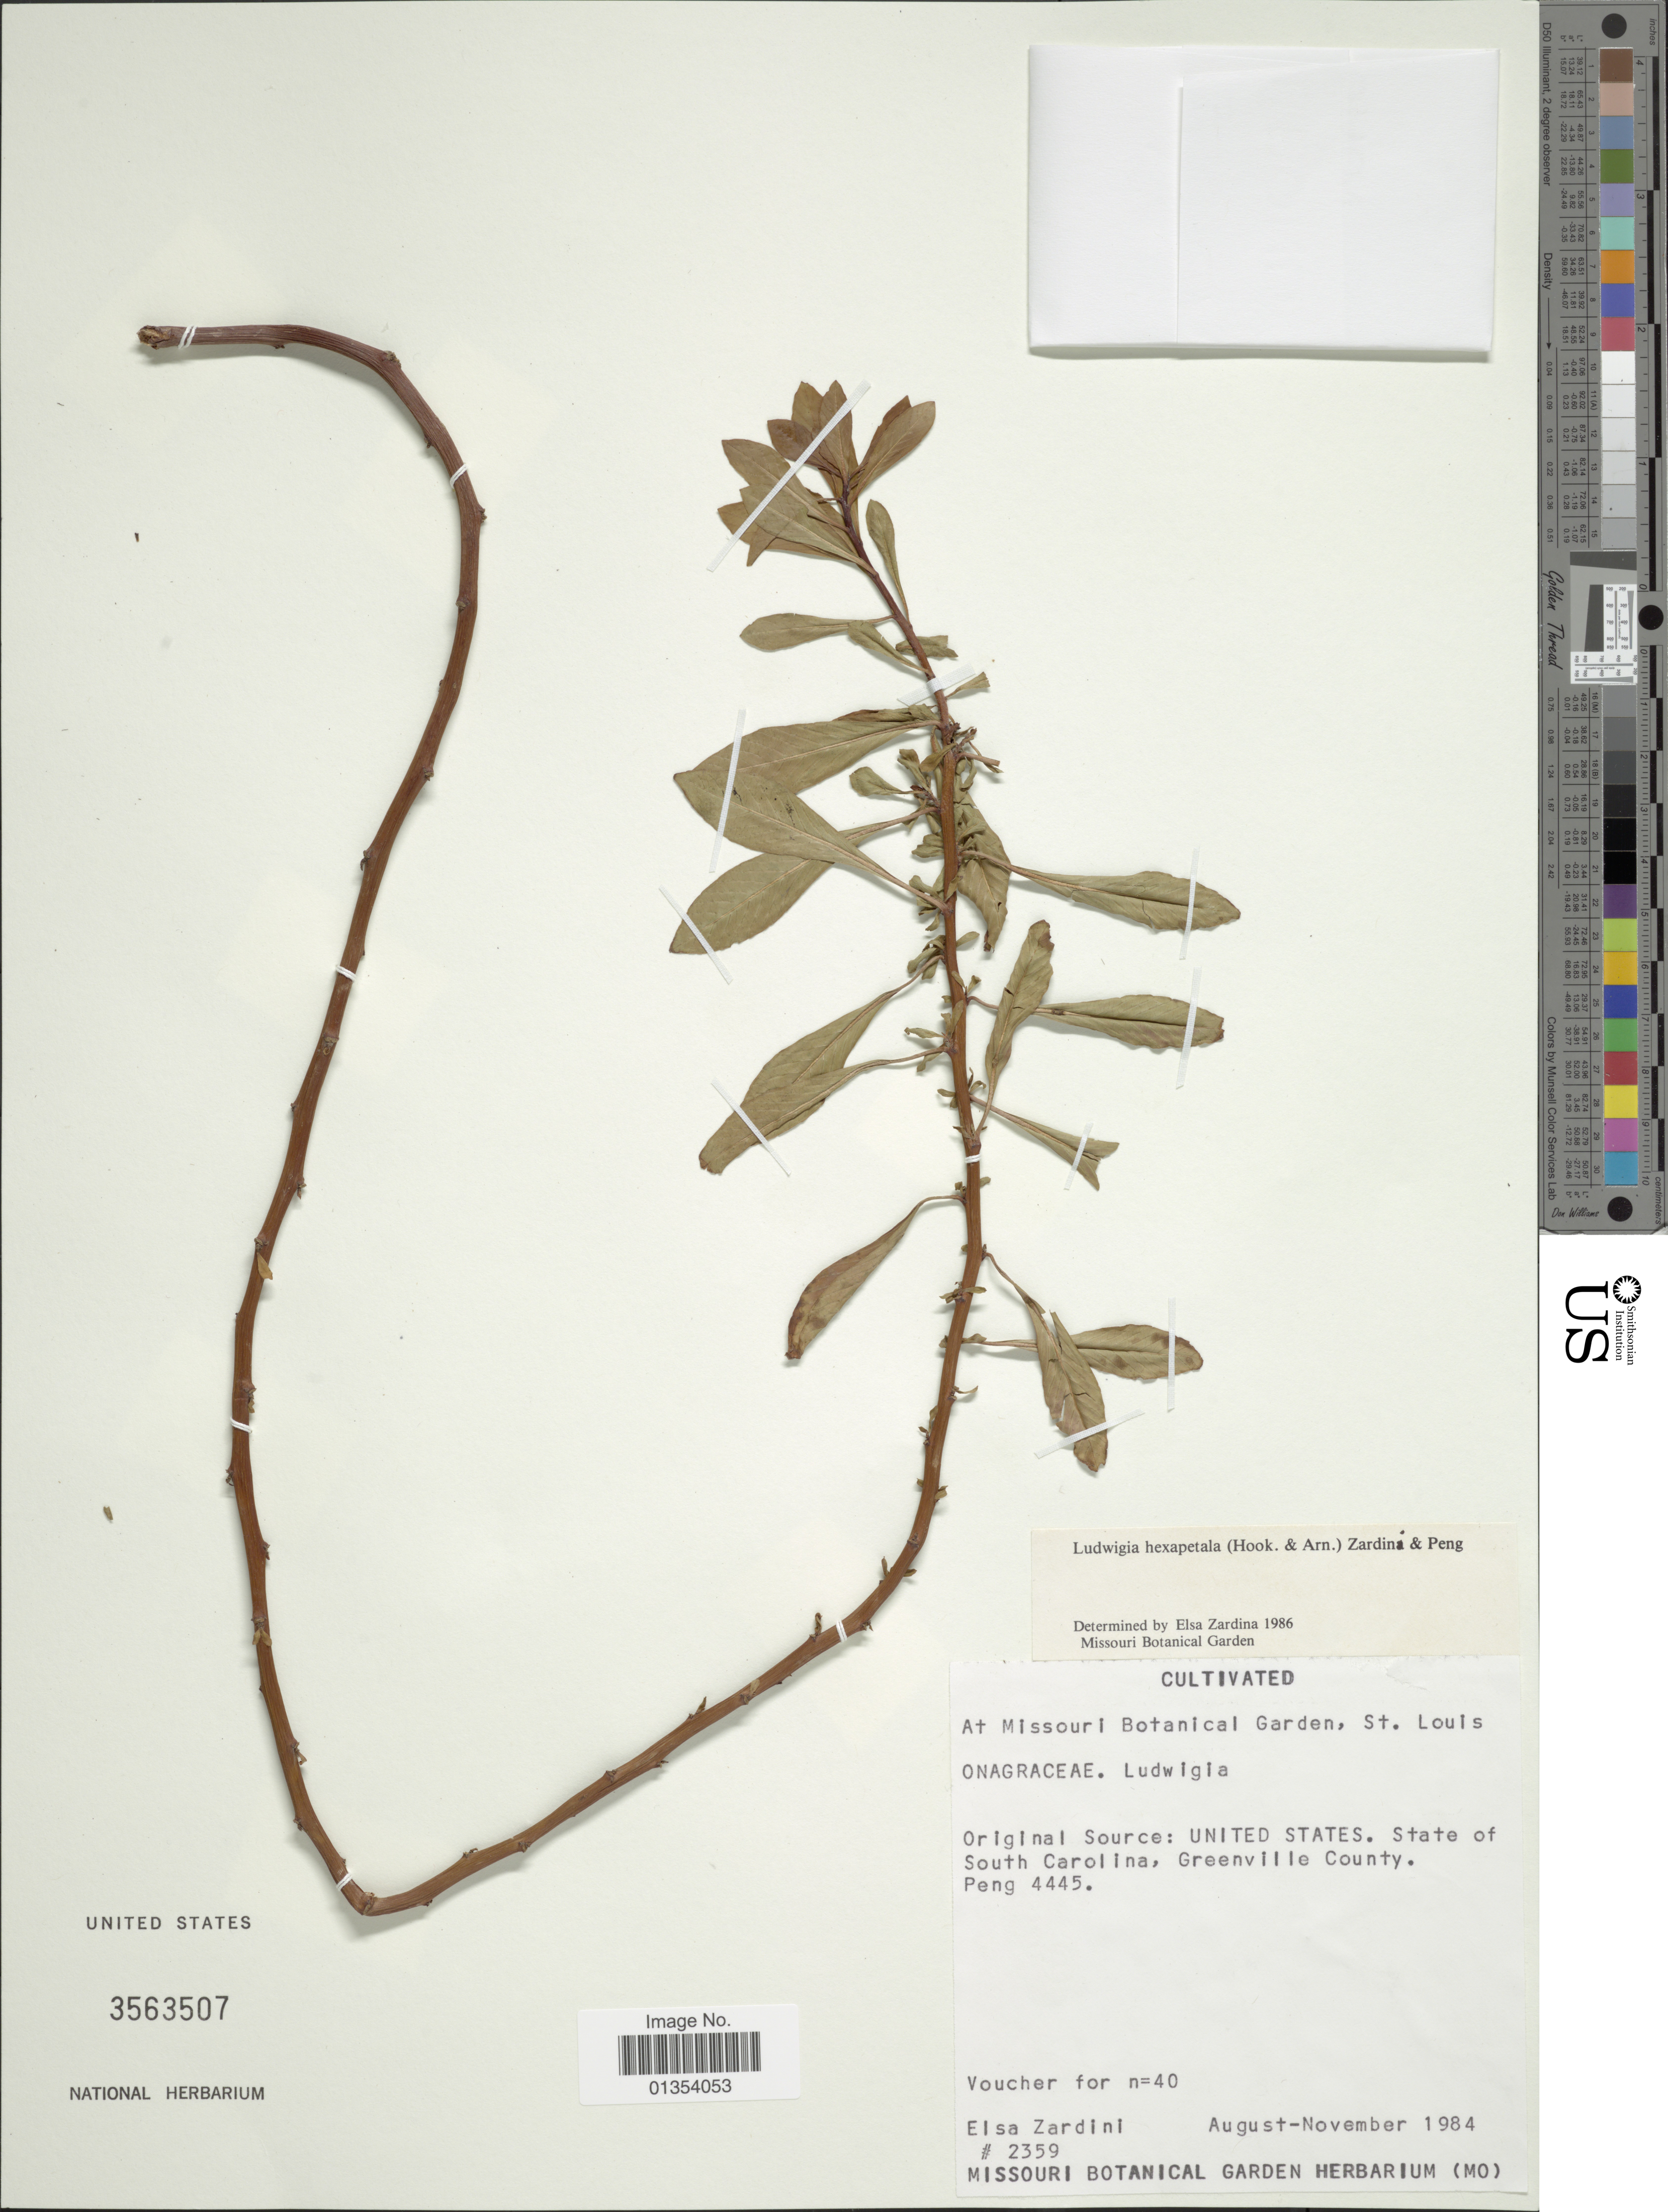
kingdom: Plantae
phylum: Tracheophyta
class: Magnoliopsida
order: Myrtales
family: Onagraceae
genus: Ludwigia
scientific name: Ludwigia hexapetala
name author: (Hook. & Arn.) Zardini et al.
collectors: E. M. Zardini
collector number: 2359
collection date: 1984-08/1984-11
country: United States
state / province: Missouri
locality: At Missouri Botanical Garden, St. Louis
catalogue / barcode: US 3563507